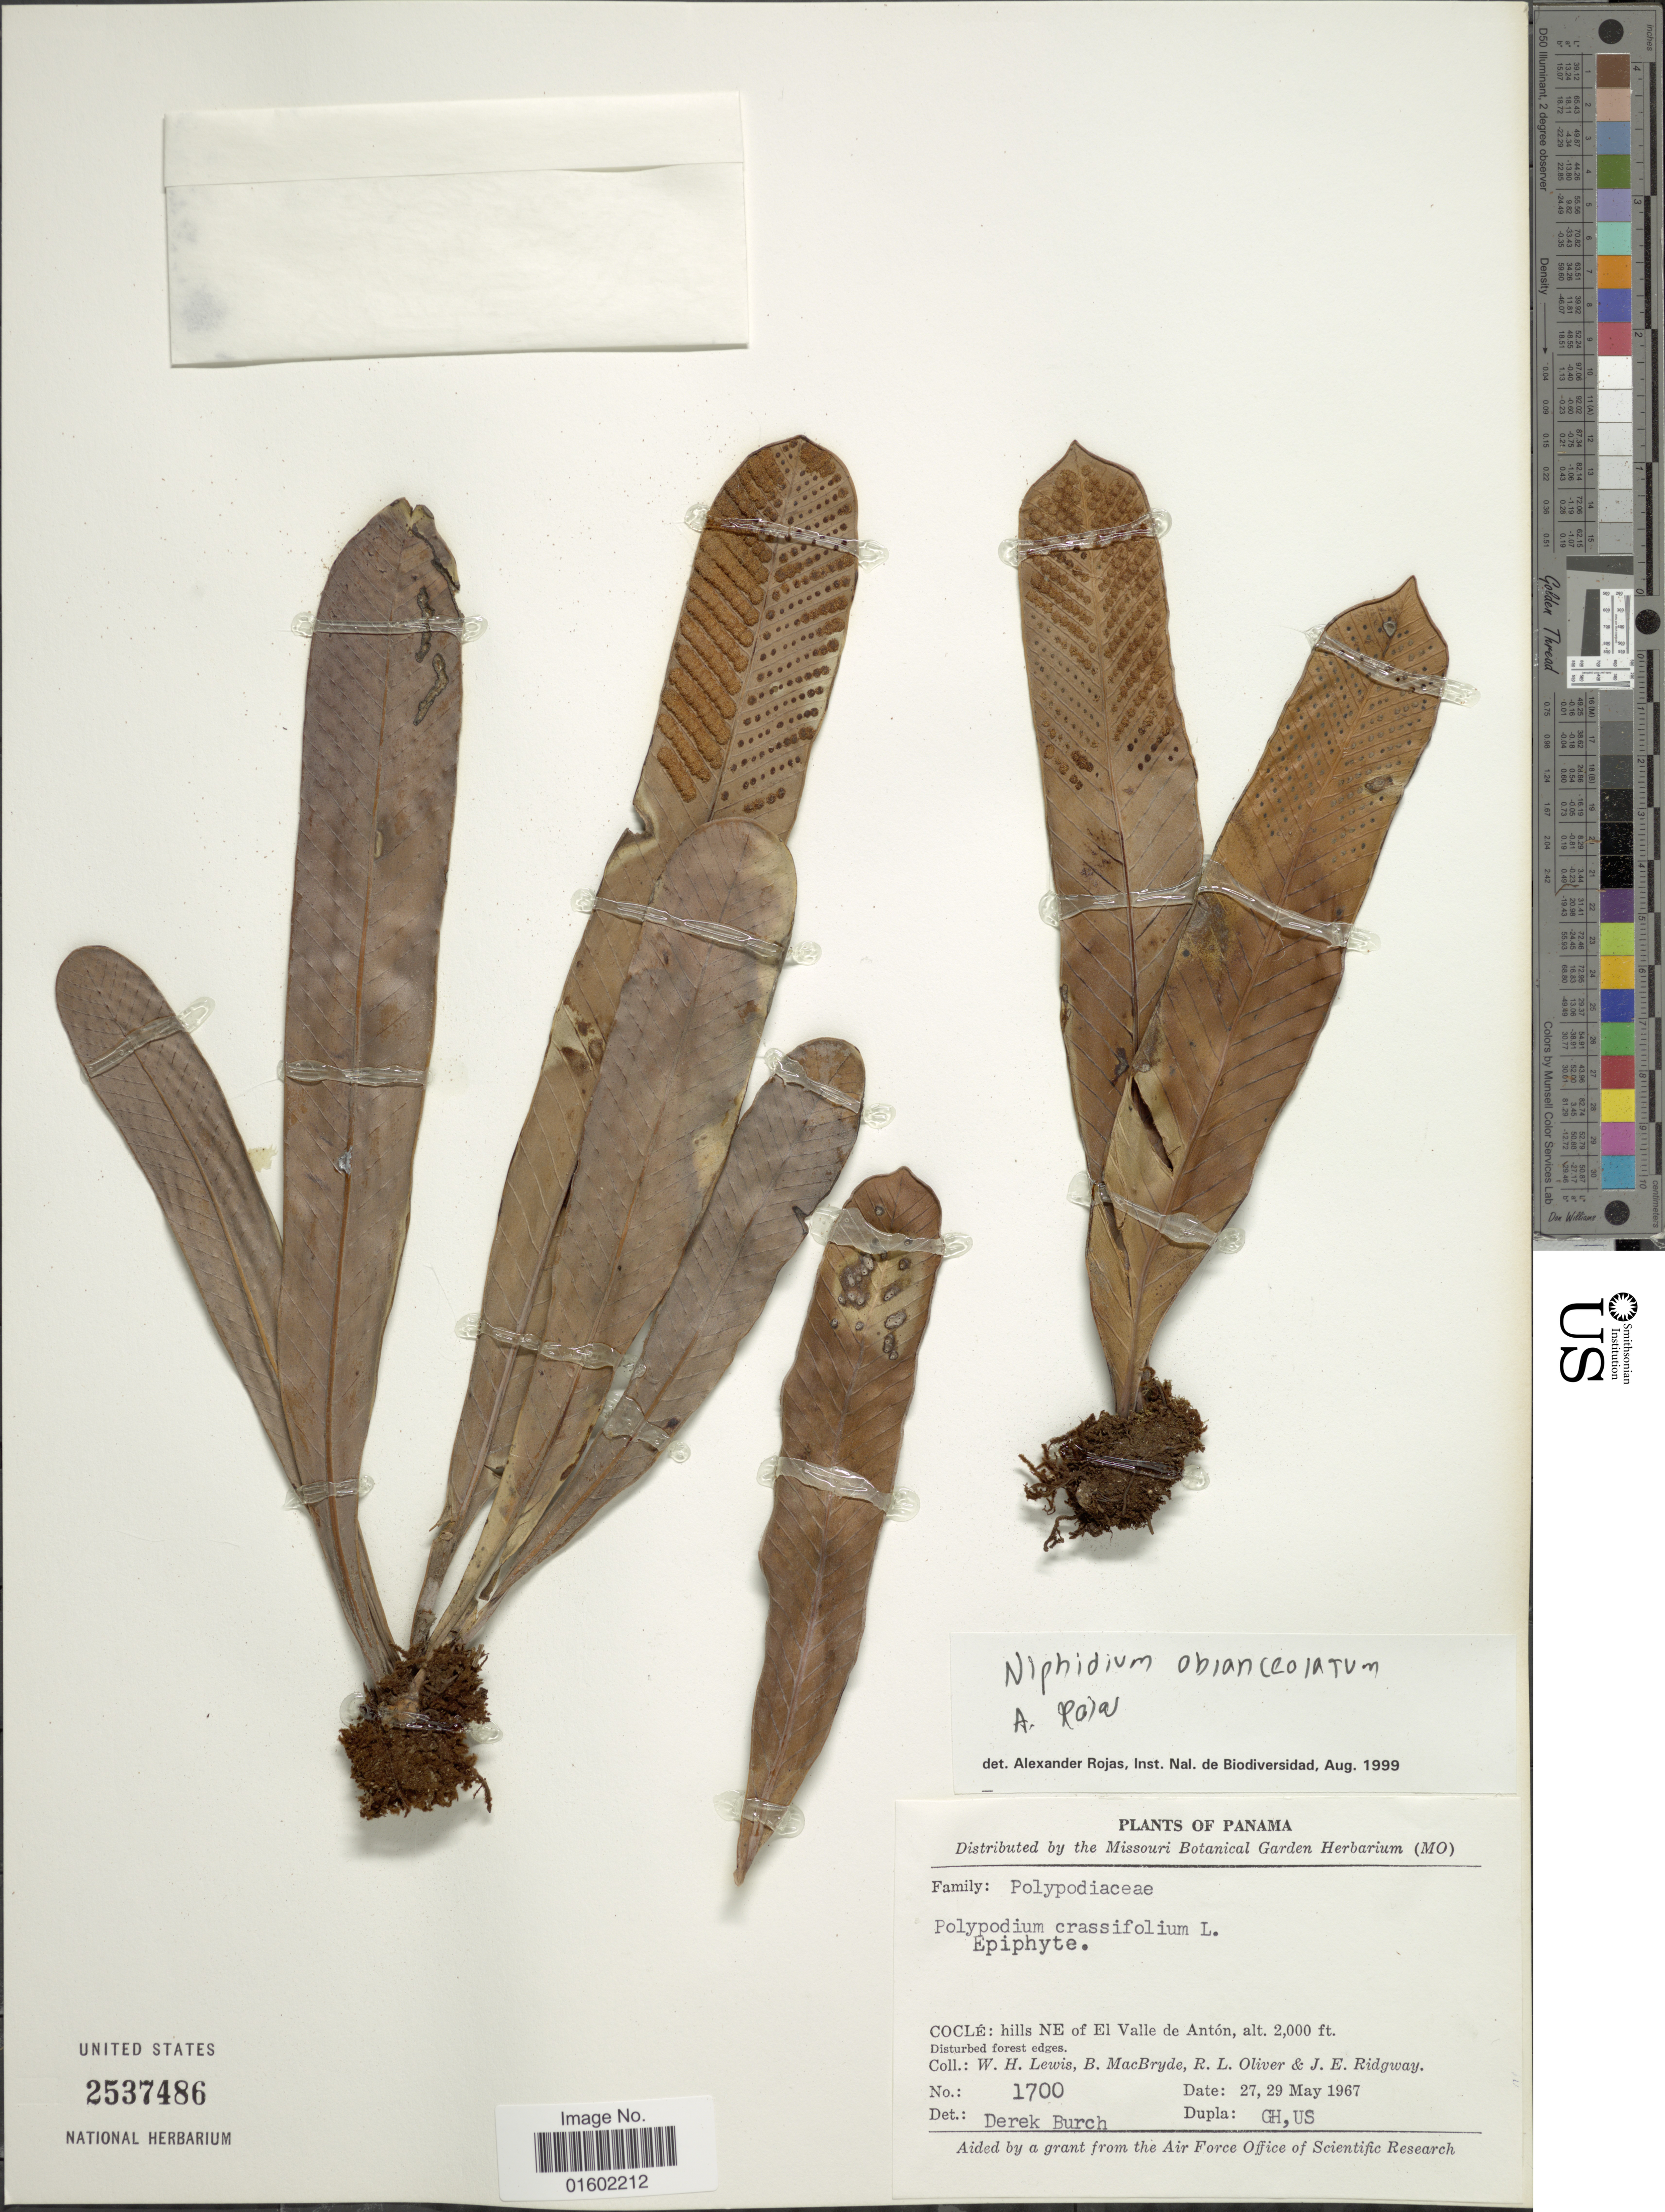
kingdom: Plantae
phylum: Tracheophyta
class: Polypodiopsida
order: Polypodiales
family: Polypodiaceae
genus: Niphidium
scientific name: Niphidium crassifolium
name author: (L.) Lellinger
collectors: W. H. Lewis, B. MacBryde, R. Oliver & J. Ridgway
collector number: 1700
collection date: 1967-05-27/1967-05-29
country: Panama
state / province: Coclé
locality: Hills NE of El Valle de Anton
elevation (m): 610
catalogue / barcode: US 2537486